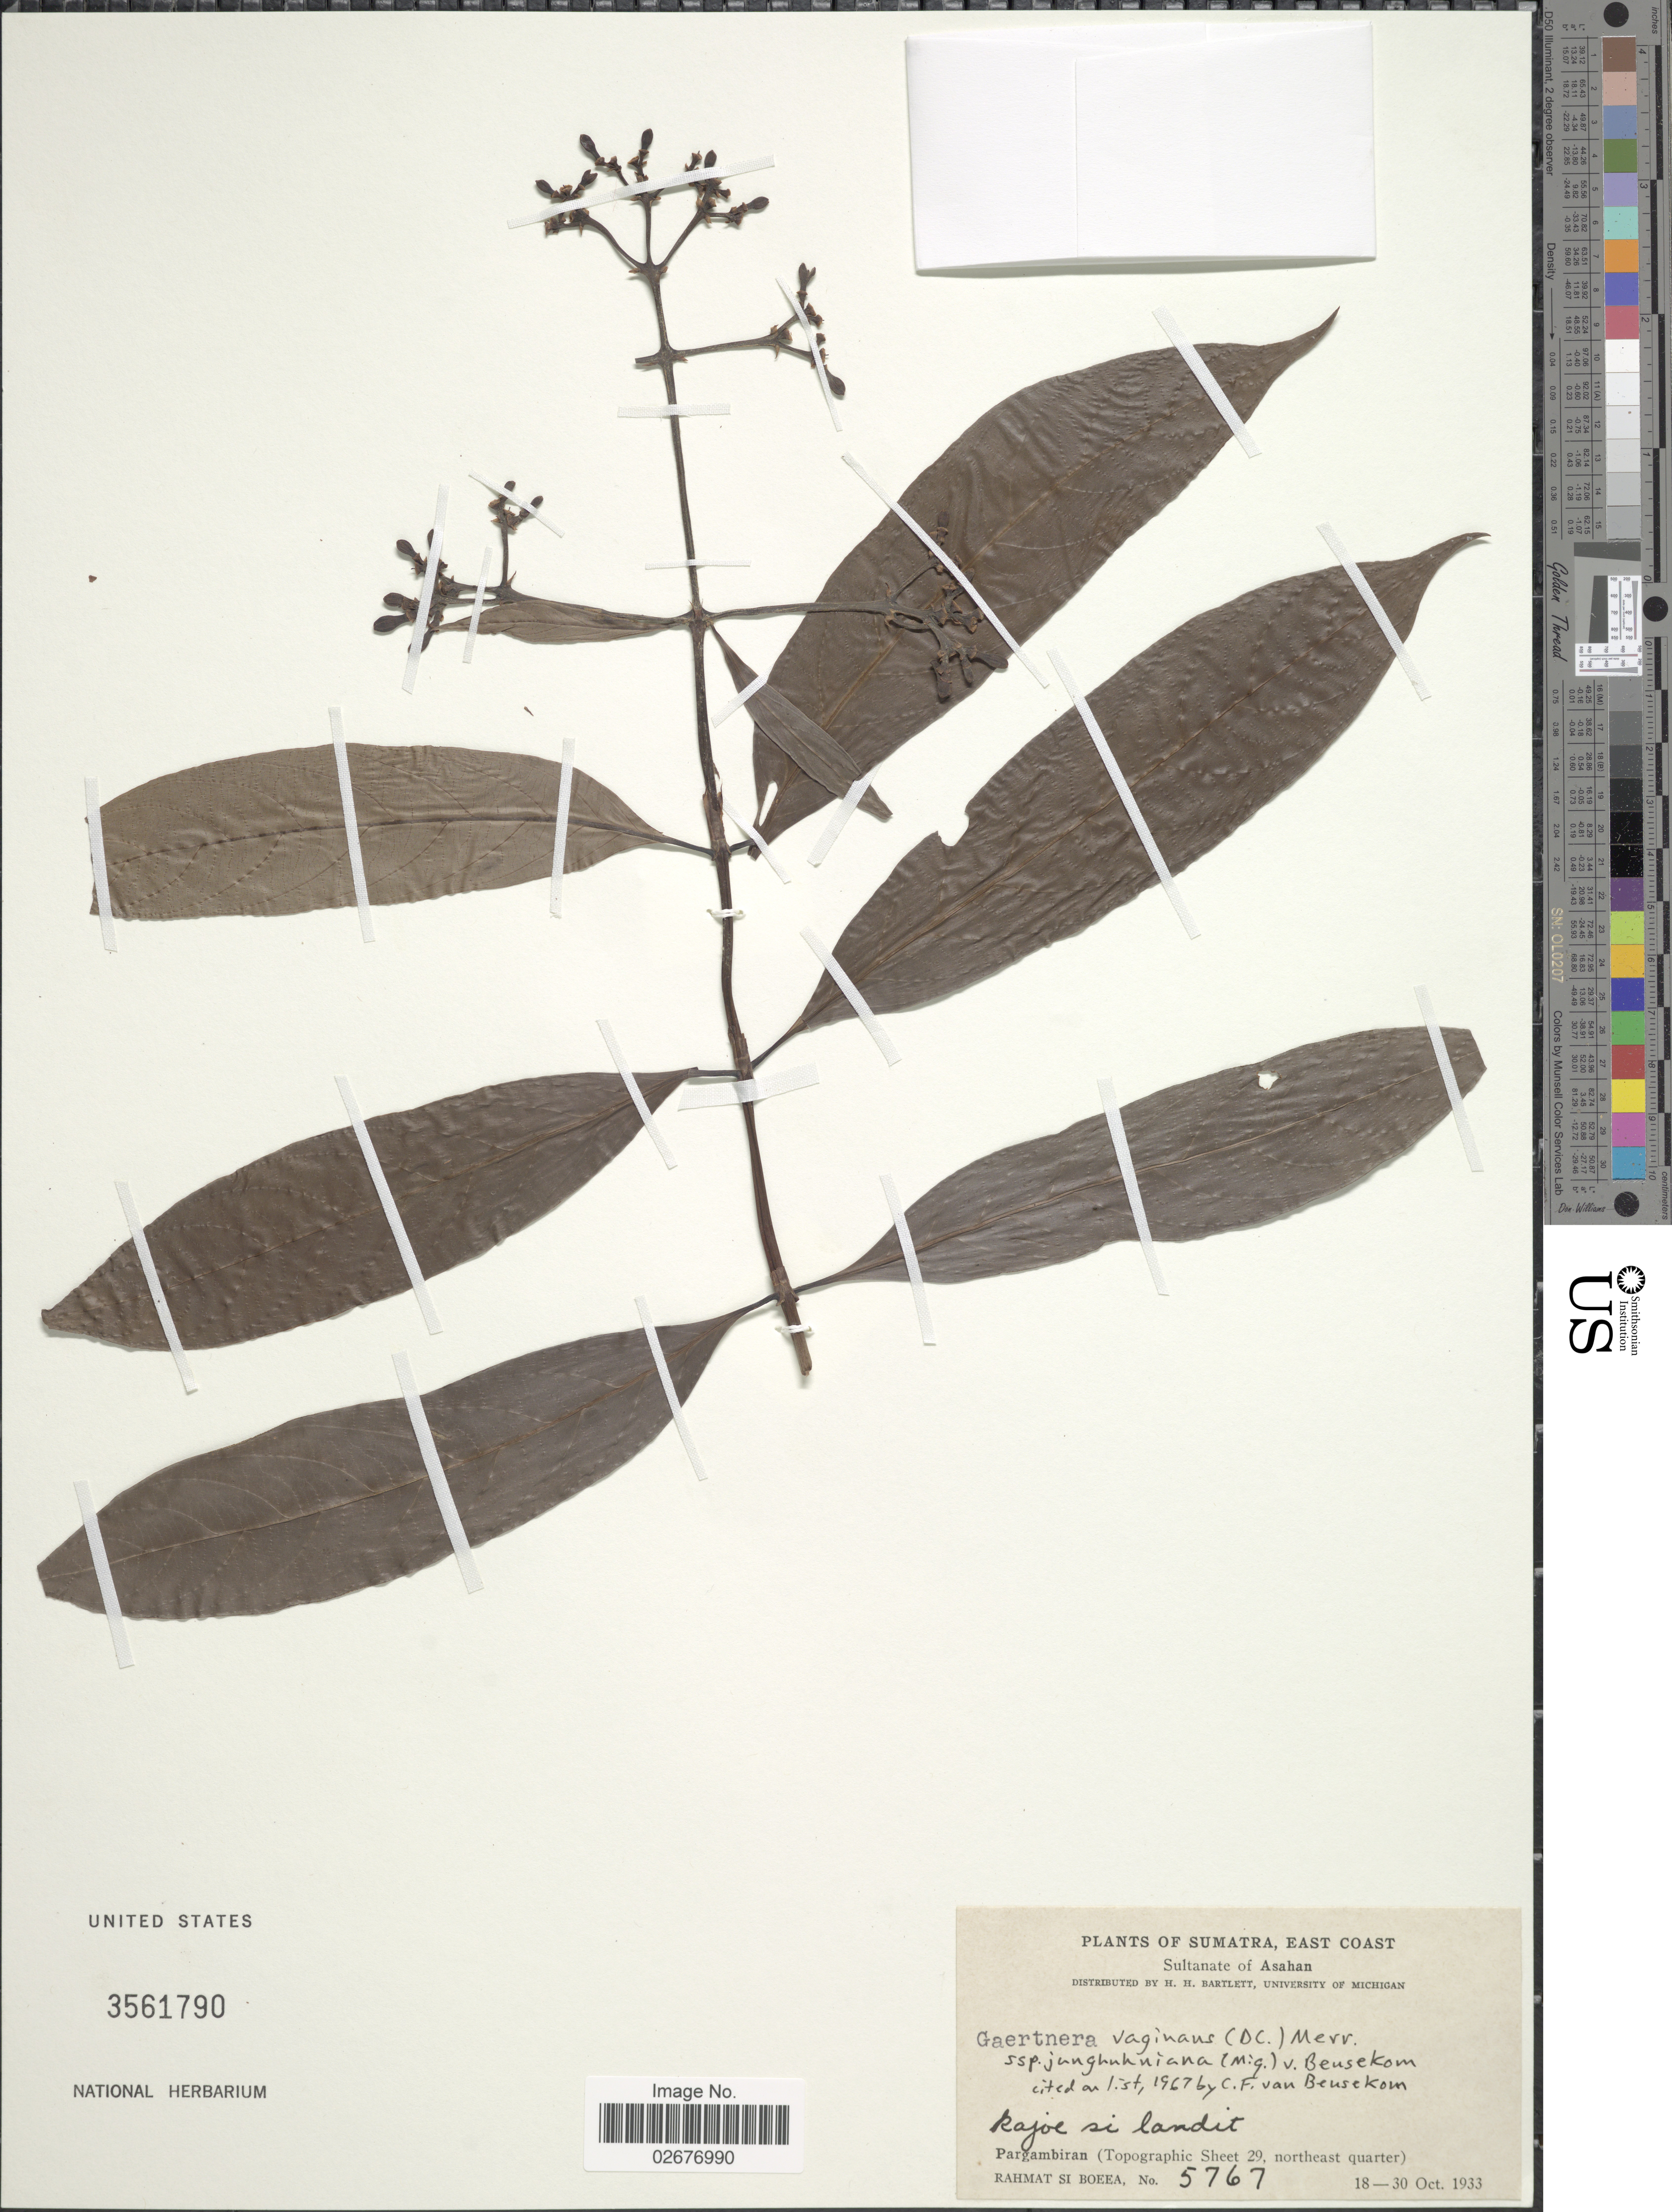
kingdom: Plantae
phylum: Tracheophyta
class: Magnoliopsida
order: Gentianales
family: Rubiaceae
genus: Gaertnera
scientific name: Gaertnera junghuhniana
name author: Miq.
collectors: Rahmat Si Boeea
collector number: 5767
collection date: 1933-10-18/1933-10-30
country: Indonesia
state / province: Sumatra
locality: East Coast, Pargambiran (Topographic Sheet 29, northeast quarter), Sultanate of Asahan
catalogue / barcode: US 3561790